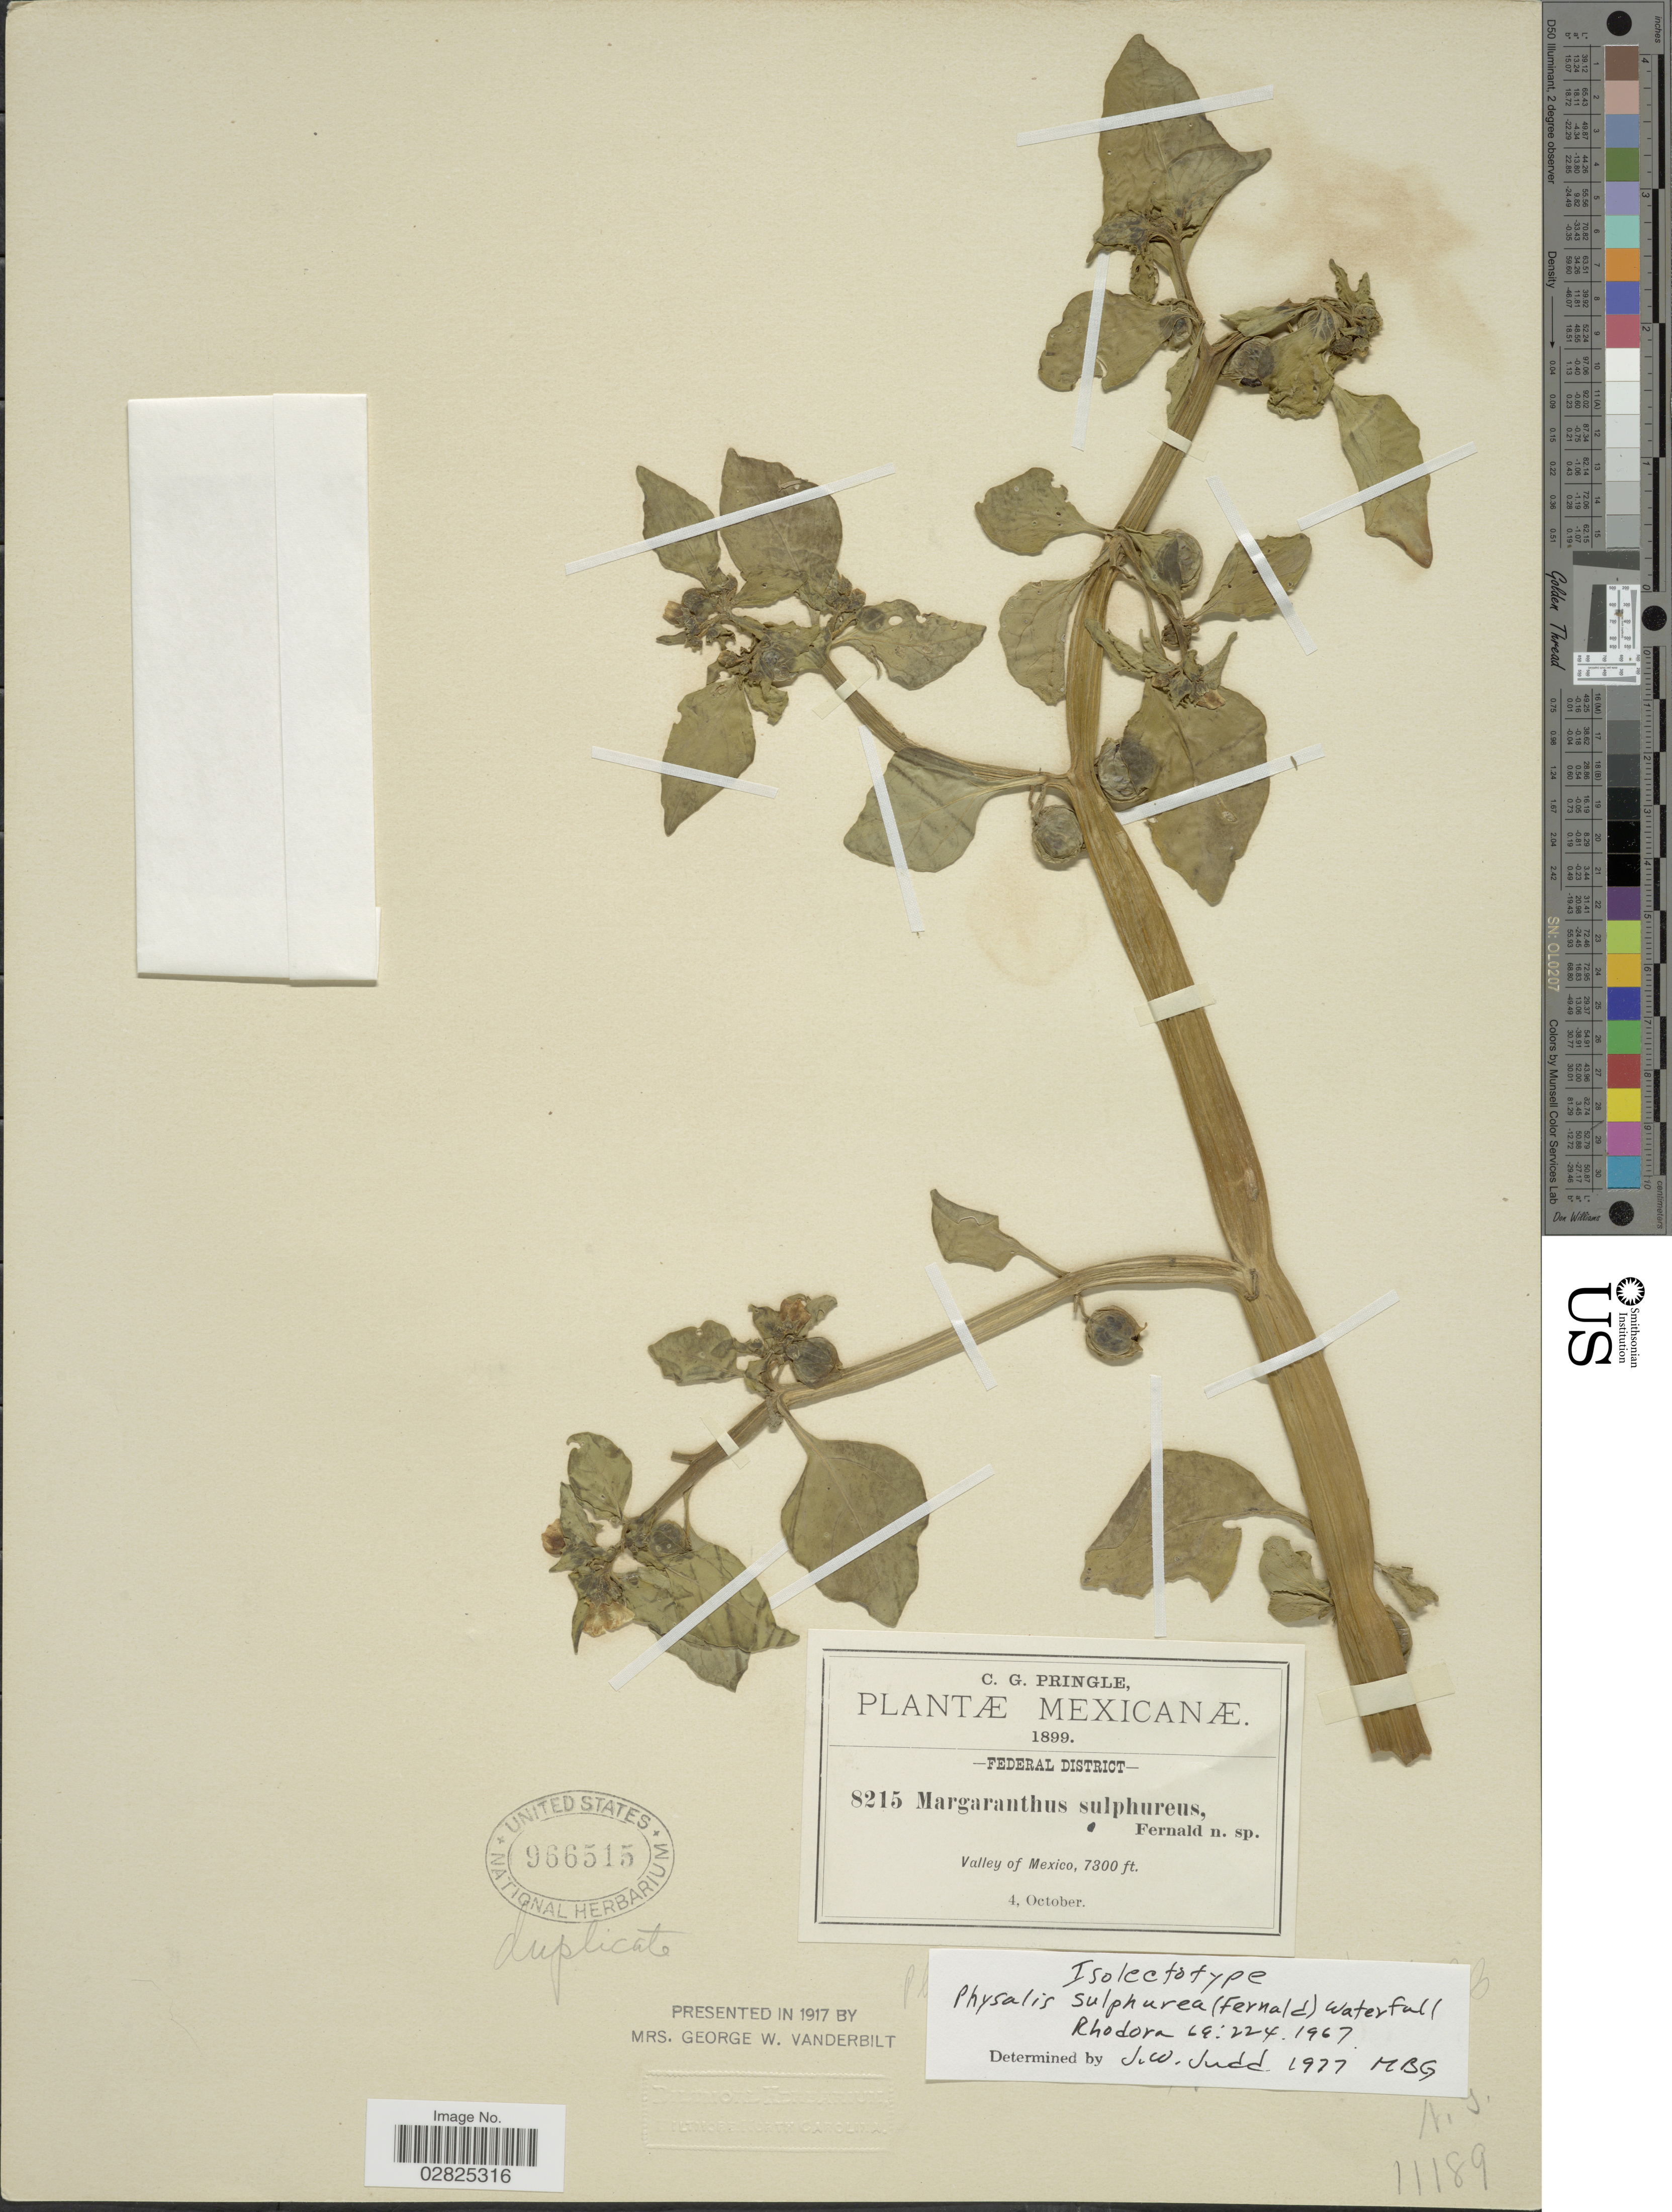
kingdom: Plantae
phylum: Tracheophyta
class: Magnoliopsida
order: Solanales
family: Solanaceae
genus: Physalis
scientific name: Physalis sulphurea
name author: (Fernald) Waterf.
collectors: C. G. Pringle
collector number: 8215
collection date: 1899-10-04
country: Mexico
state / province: Distrito Federal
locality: Federal District, Valley of Mexico.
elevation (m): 2225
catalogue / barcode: US 966515